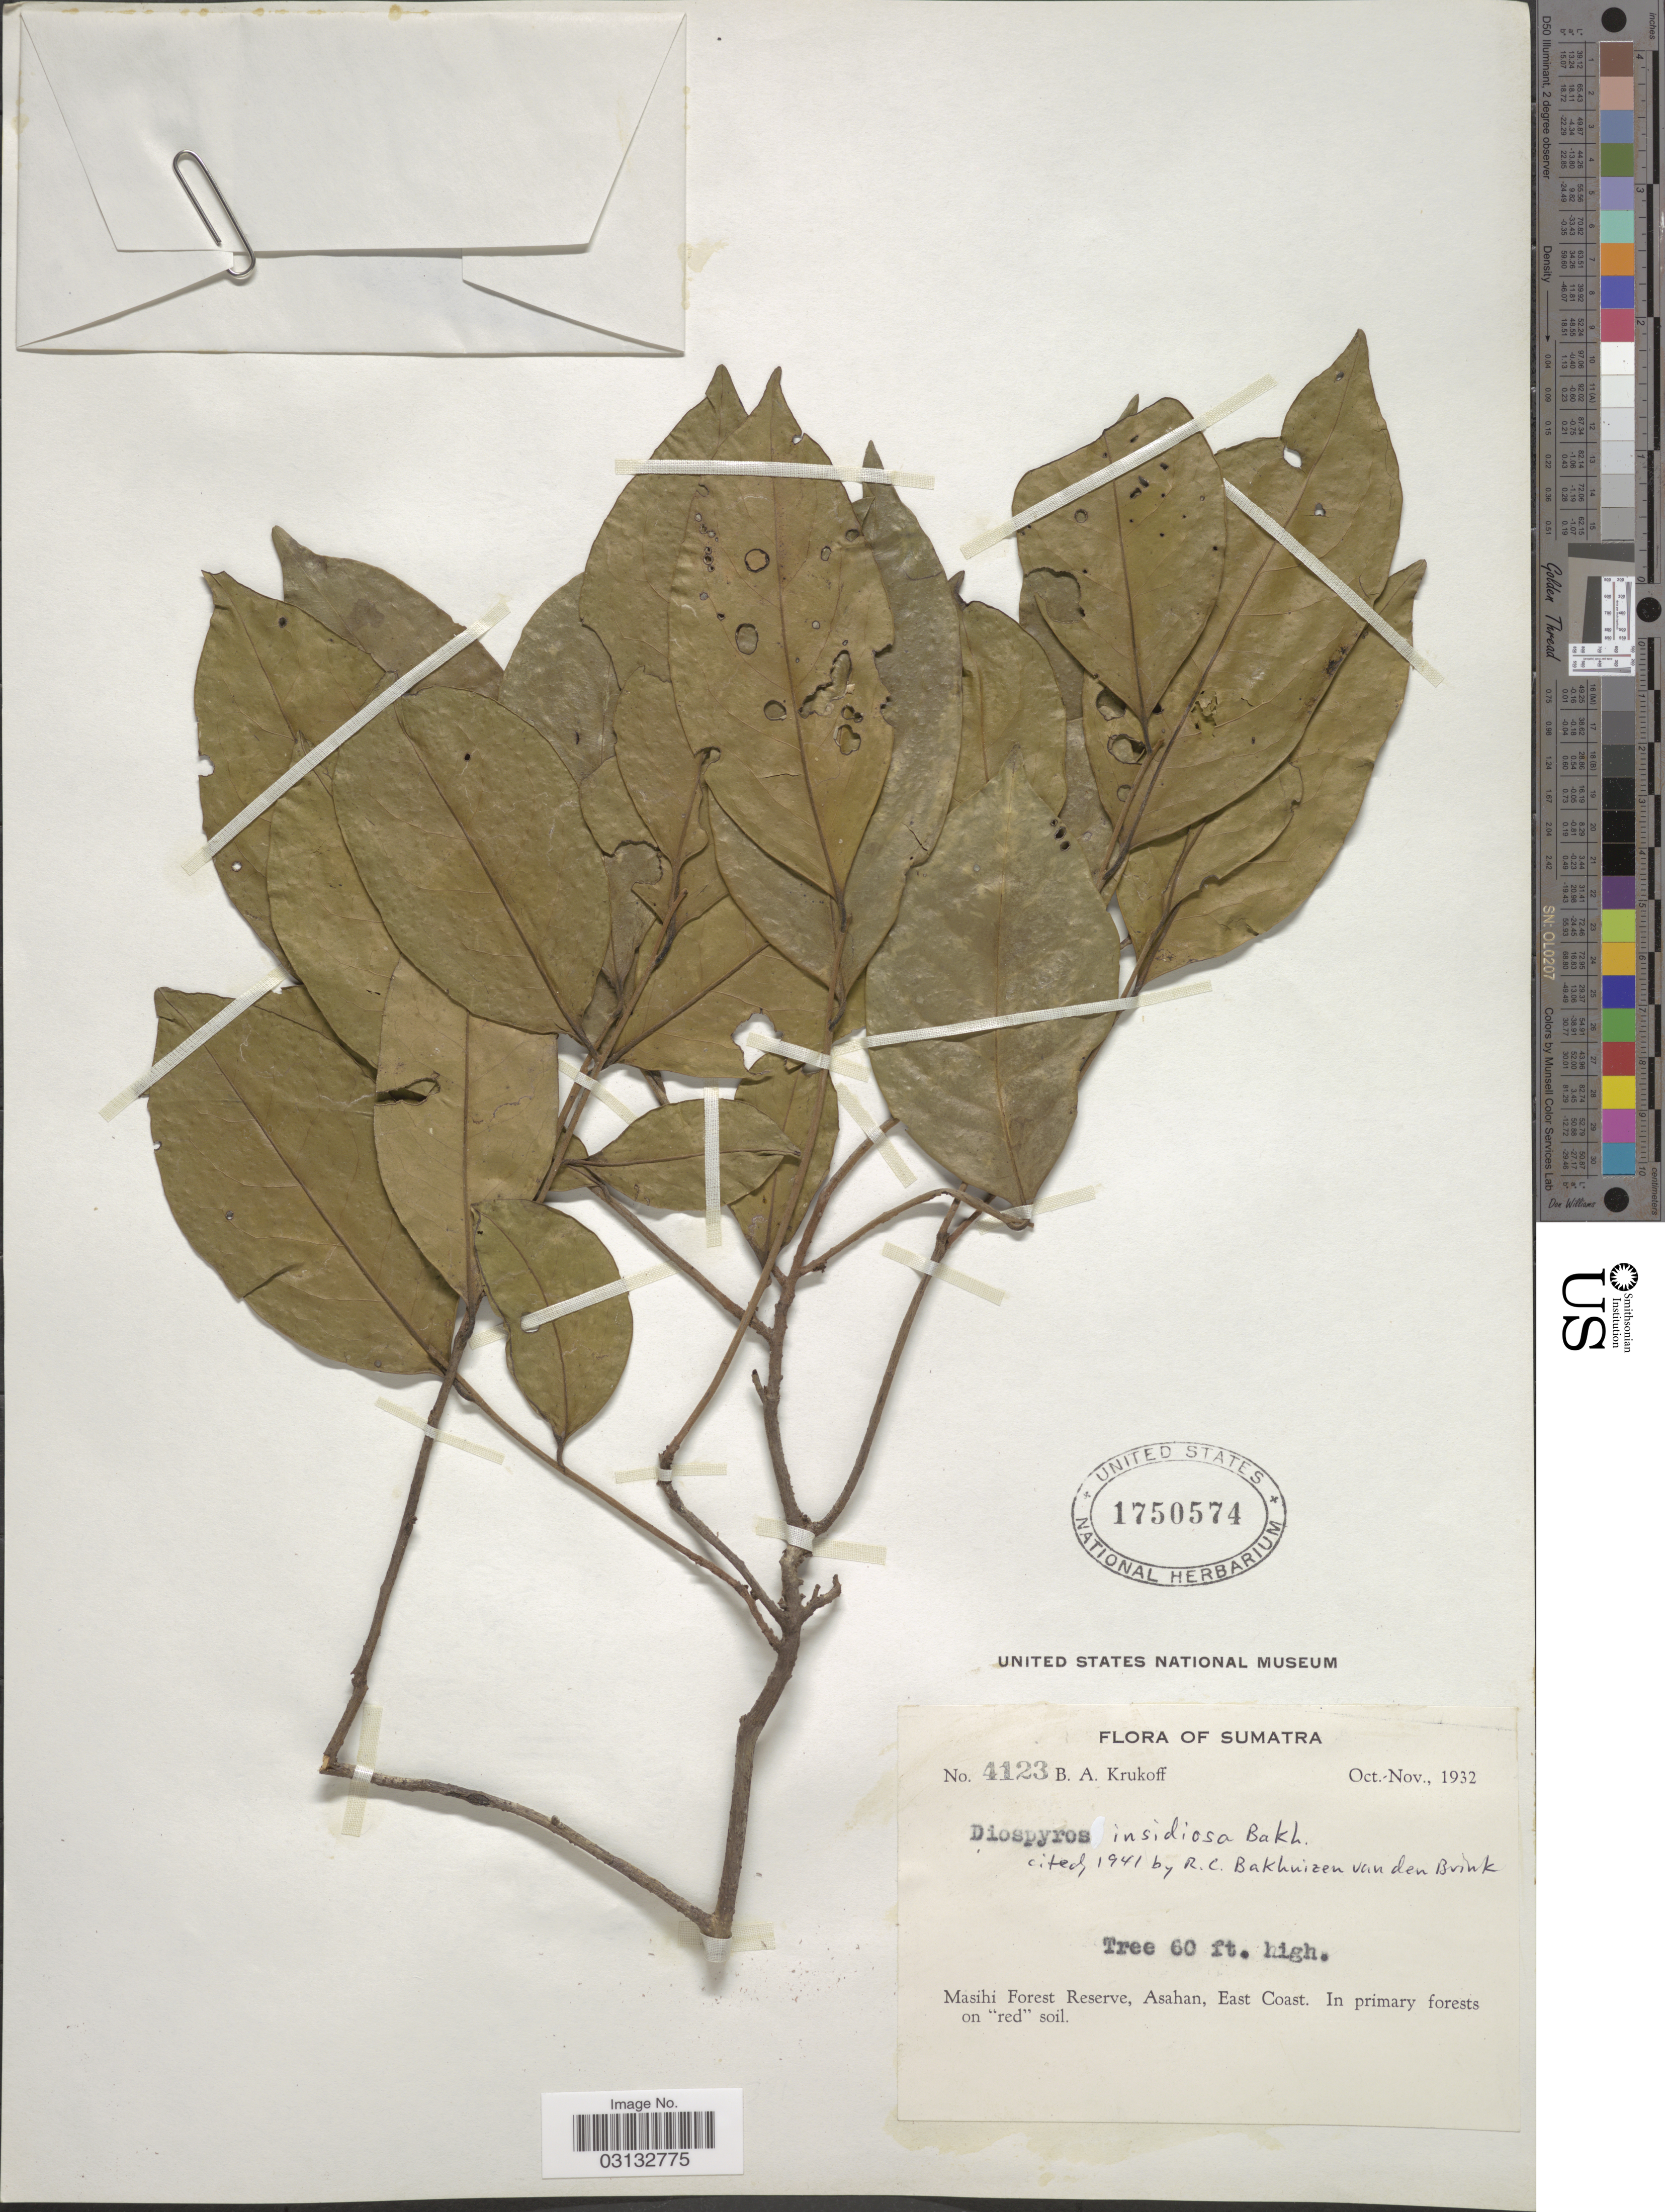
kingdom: Plantae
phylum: Tracheophyta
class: Magnoliopsida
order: Ericales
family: Ebenaceae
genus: Diospyros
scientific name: Diospyros insidiosa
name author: Bakh.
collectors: B. A. Krukoff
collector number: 4123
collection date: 1932-10/1932-11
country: Indonesia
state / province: Sumatra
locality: Masihi Forest Reserve, Asahan, East Coast.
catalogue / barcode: US 1750574